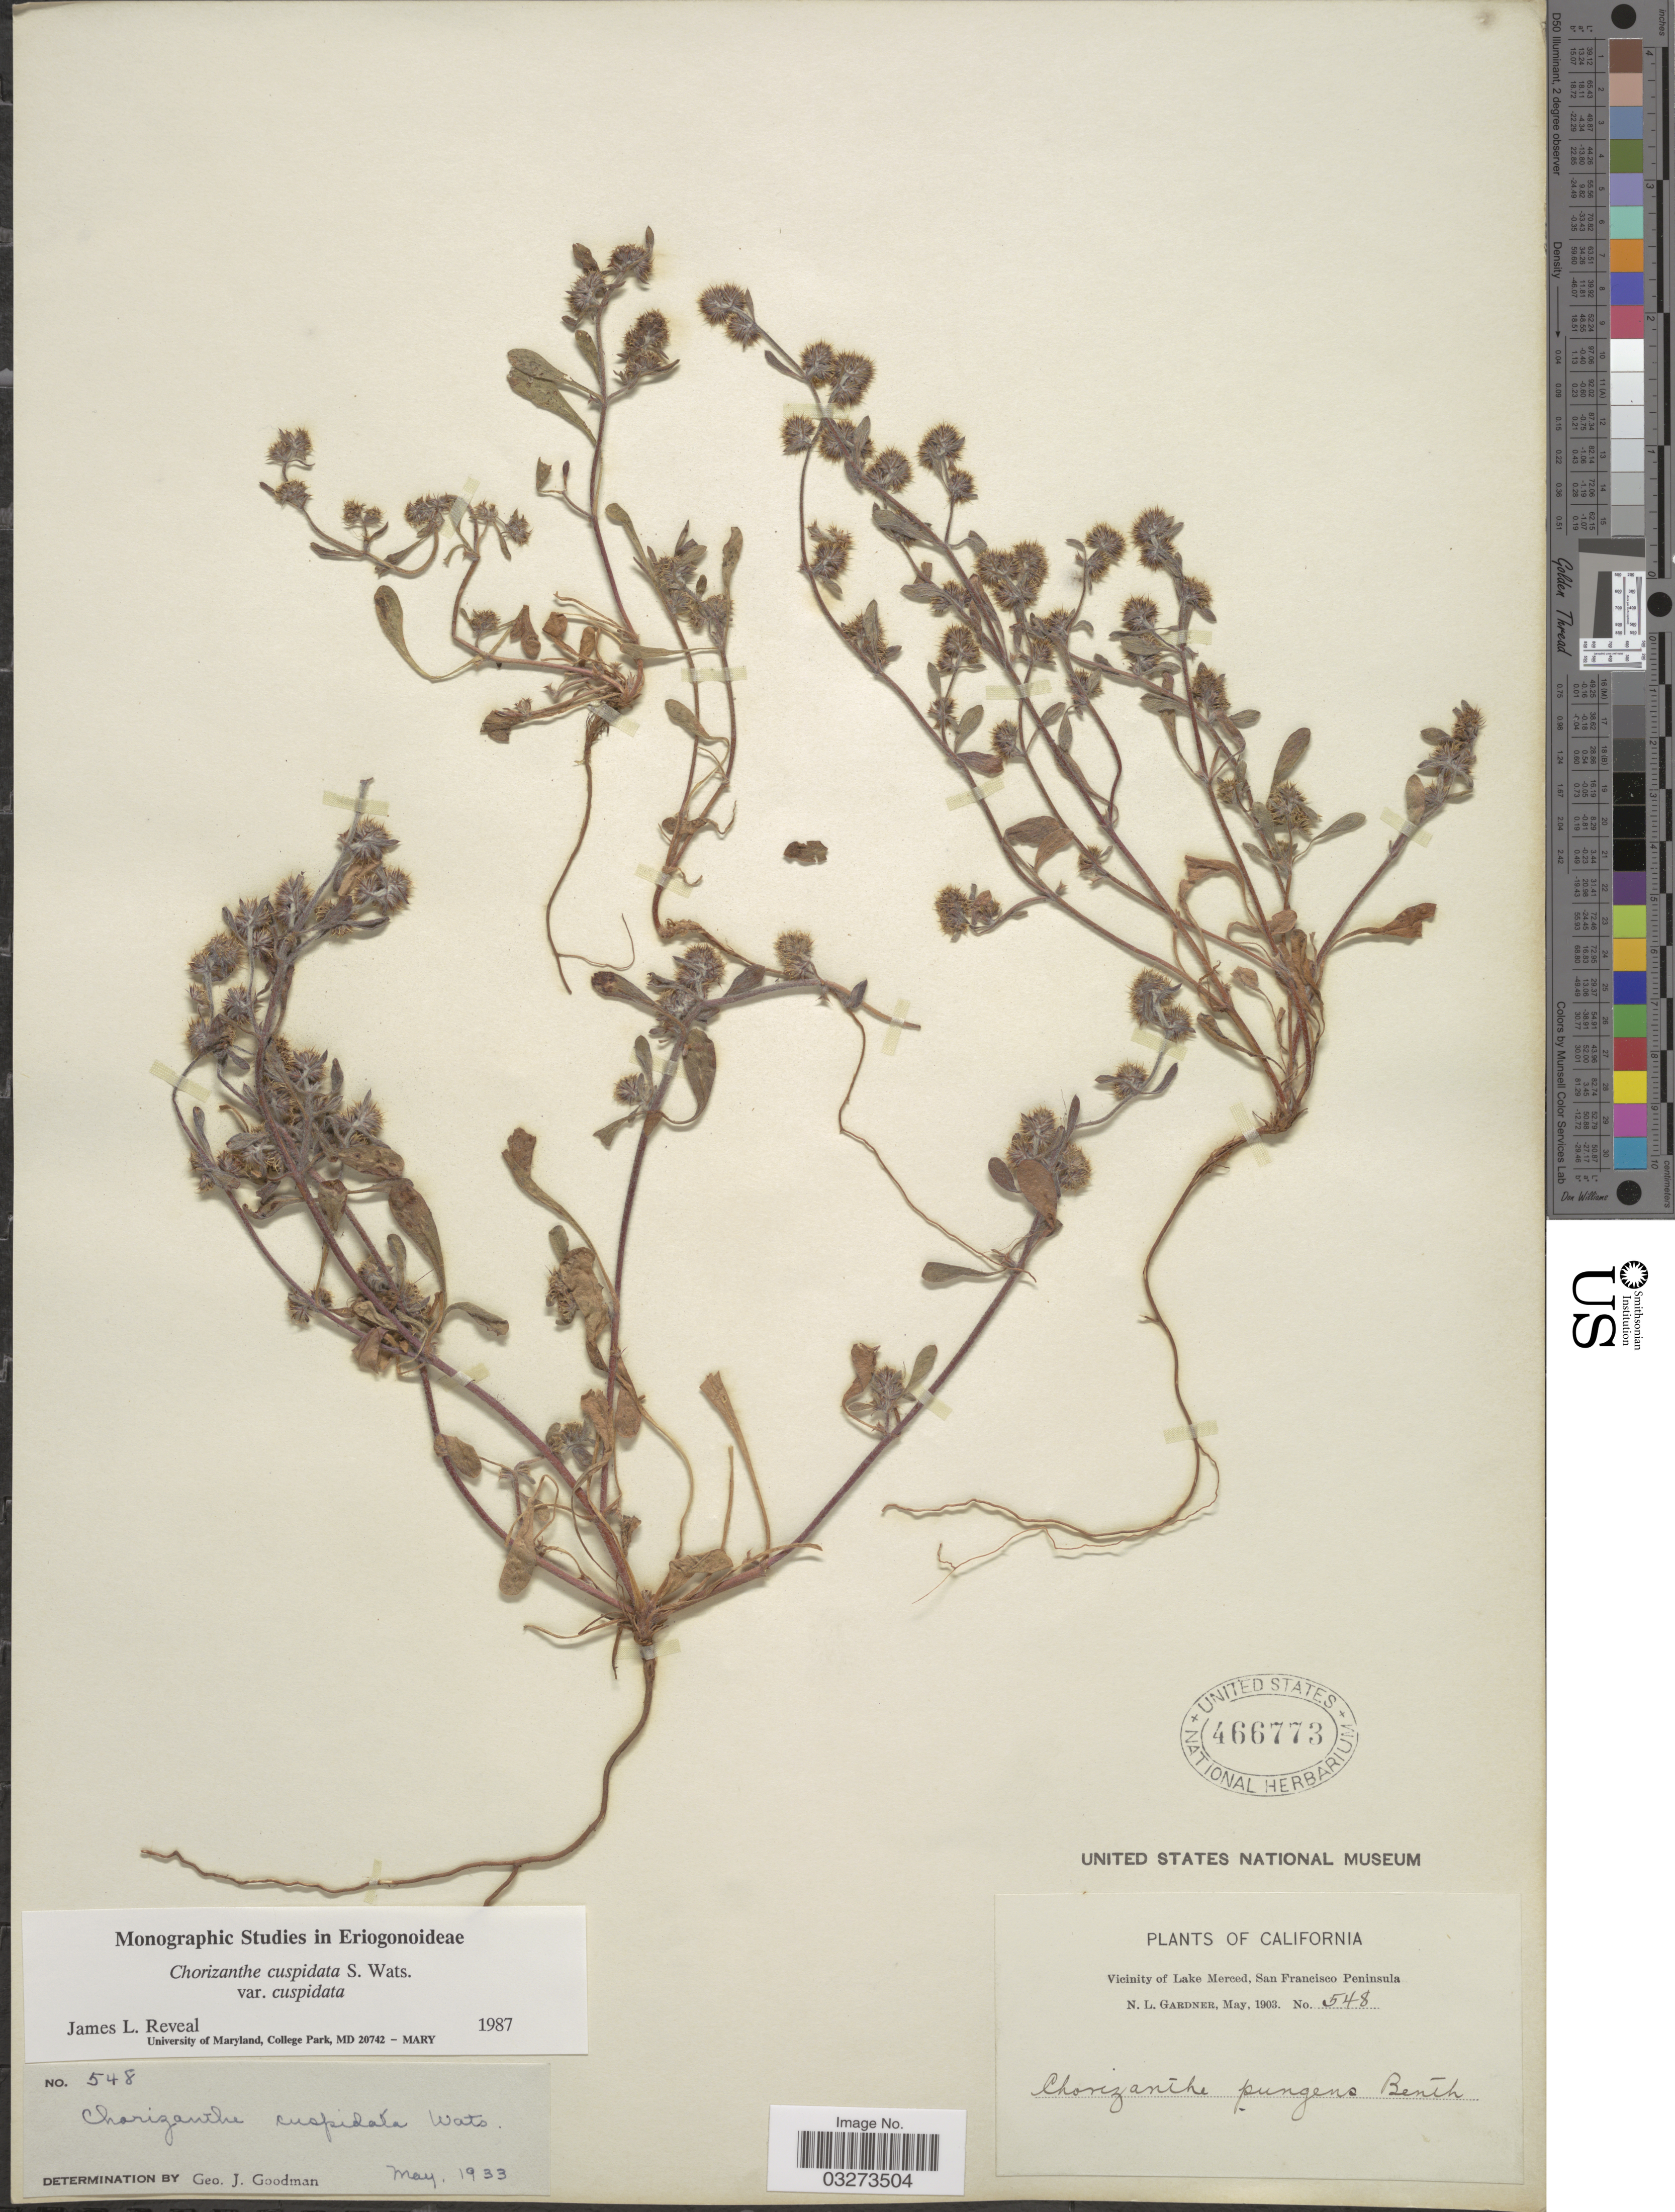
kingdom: Plantae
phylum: Tracheophyta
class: Magnoliopsida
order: Caryophyllales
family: Polygonaceae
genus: Chorizanthe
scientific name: Chorizanthe cuspidata var. cuspidata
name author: S. Watson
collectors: N. Gardner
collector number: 548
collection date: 1903-05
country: United States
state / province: California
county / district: San Francisco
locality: Vicinity of Lake Merced, San Francisco Peninsula.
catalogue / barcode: US 466773